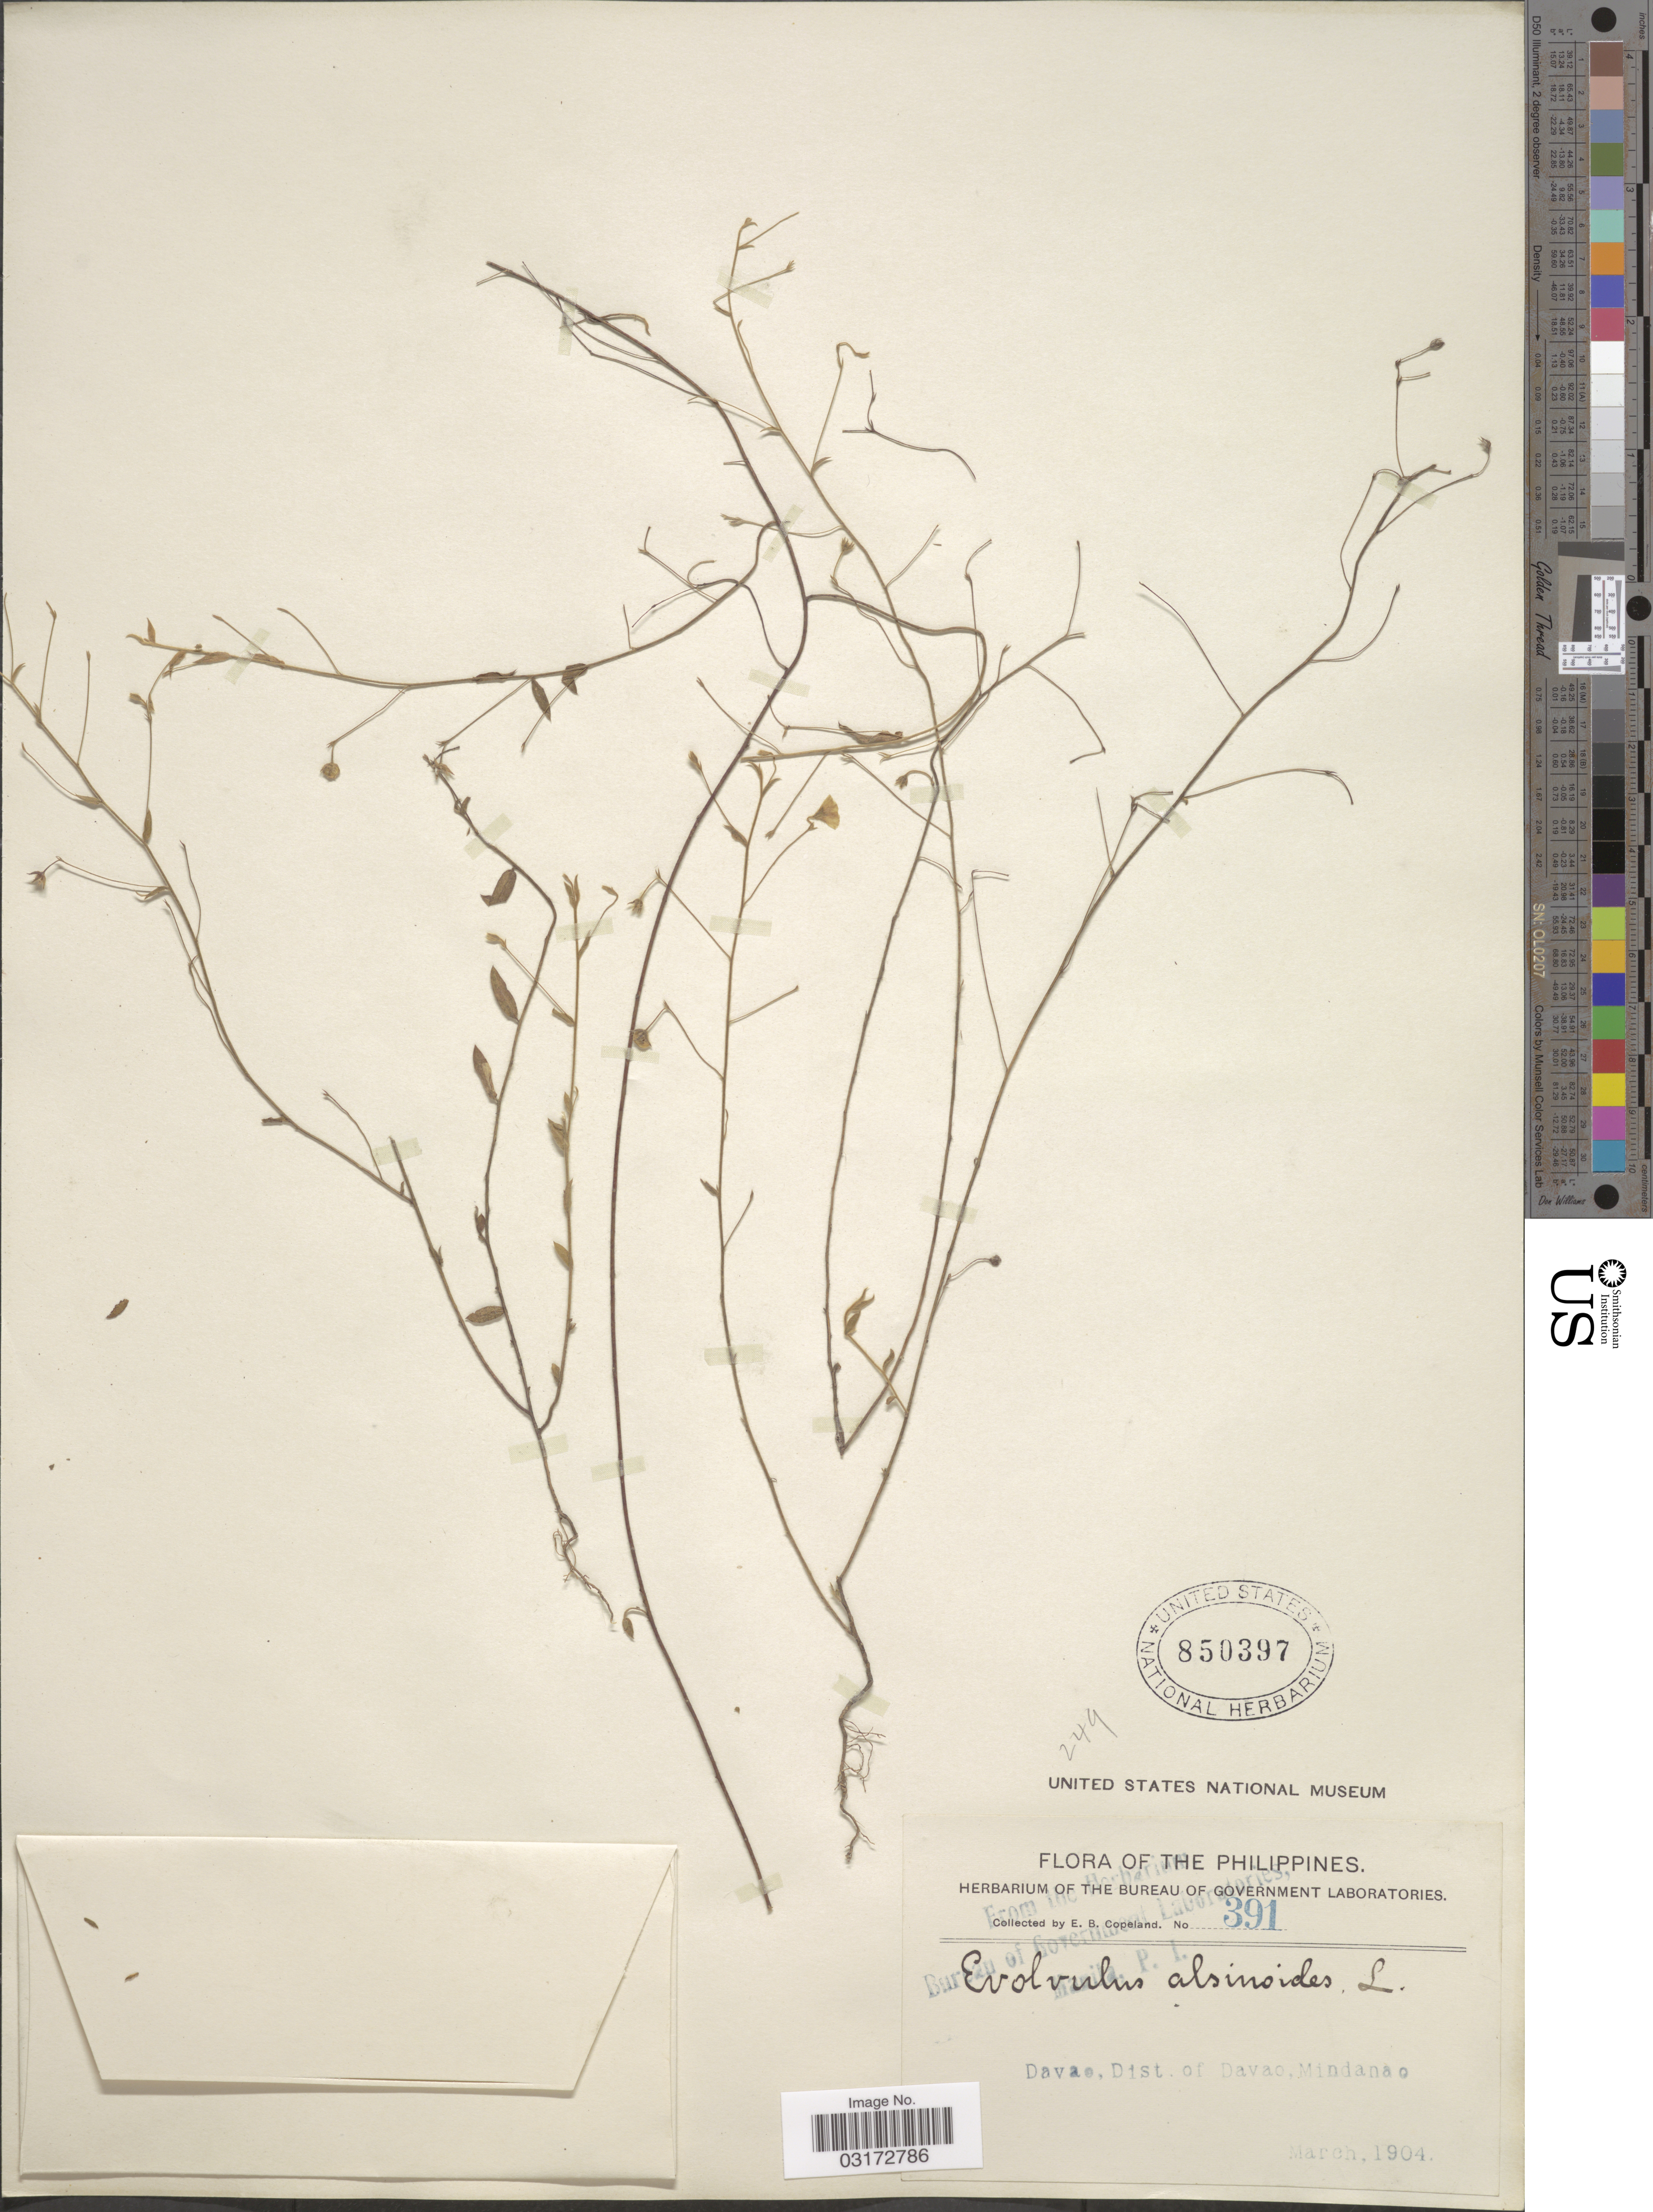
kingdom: Plantae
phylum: Tracheophyta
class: Magnoliopsida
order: Solanales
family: Convolvulaceae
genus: Evolvulus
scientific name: Evolvulus alsinoides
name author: (L.) L.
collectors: E. B. Copeland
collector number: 391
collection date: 1904-03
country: Philippines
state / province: Davao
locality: Davao, Dist of Davao, Mindanao.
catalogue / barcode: US 850397